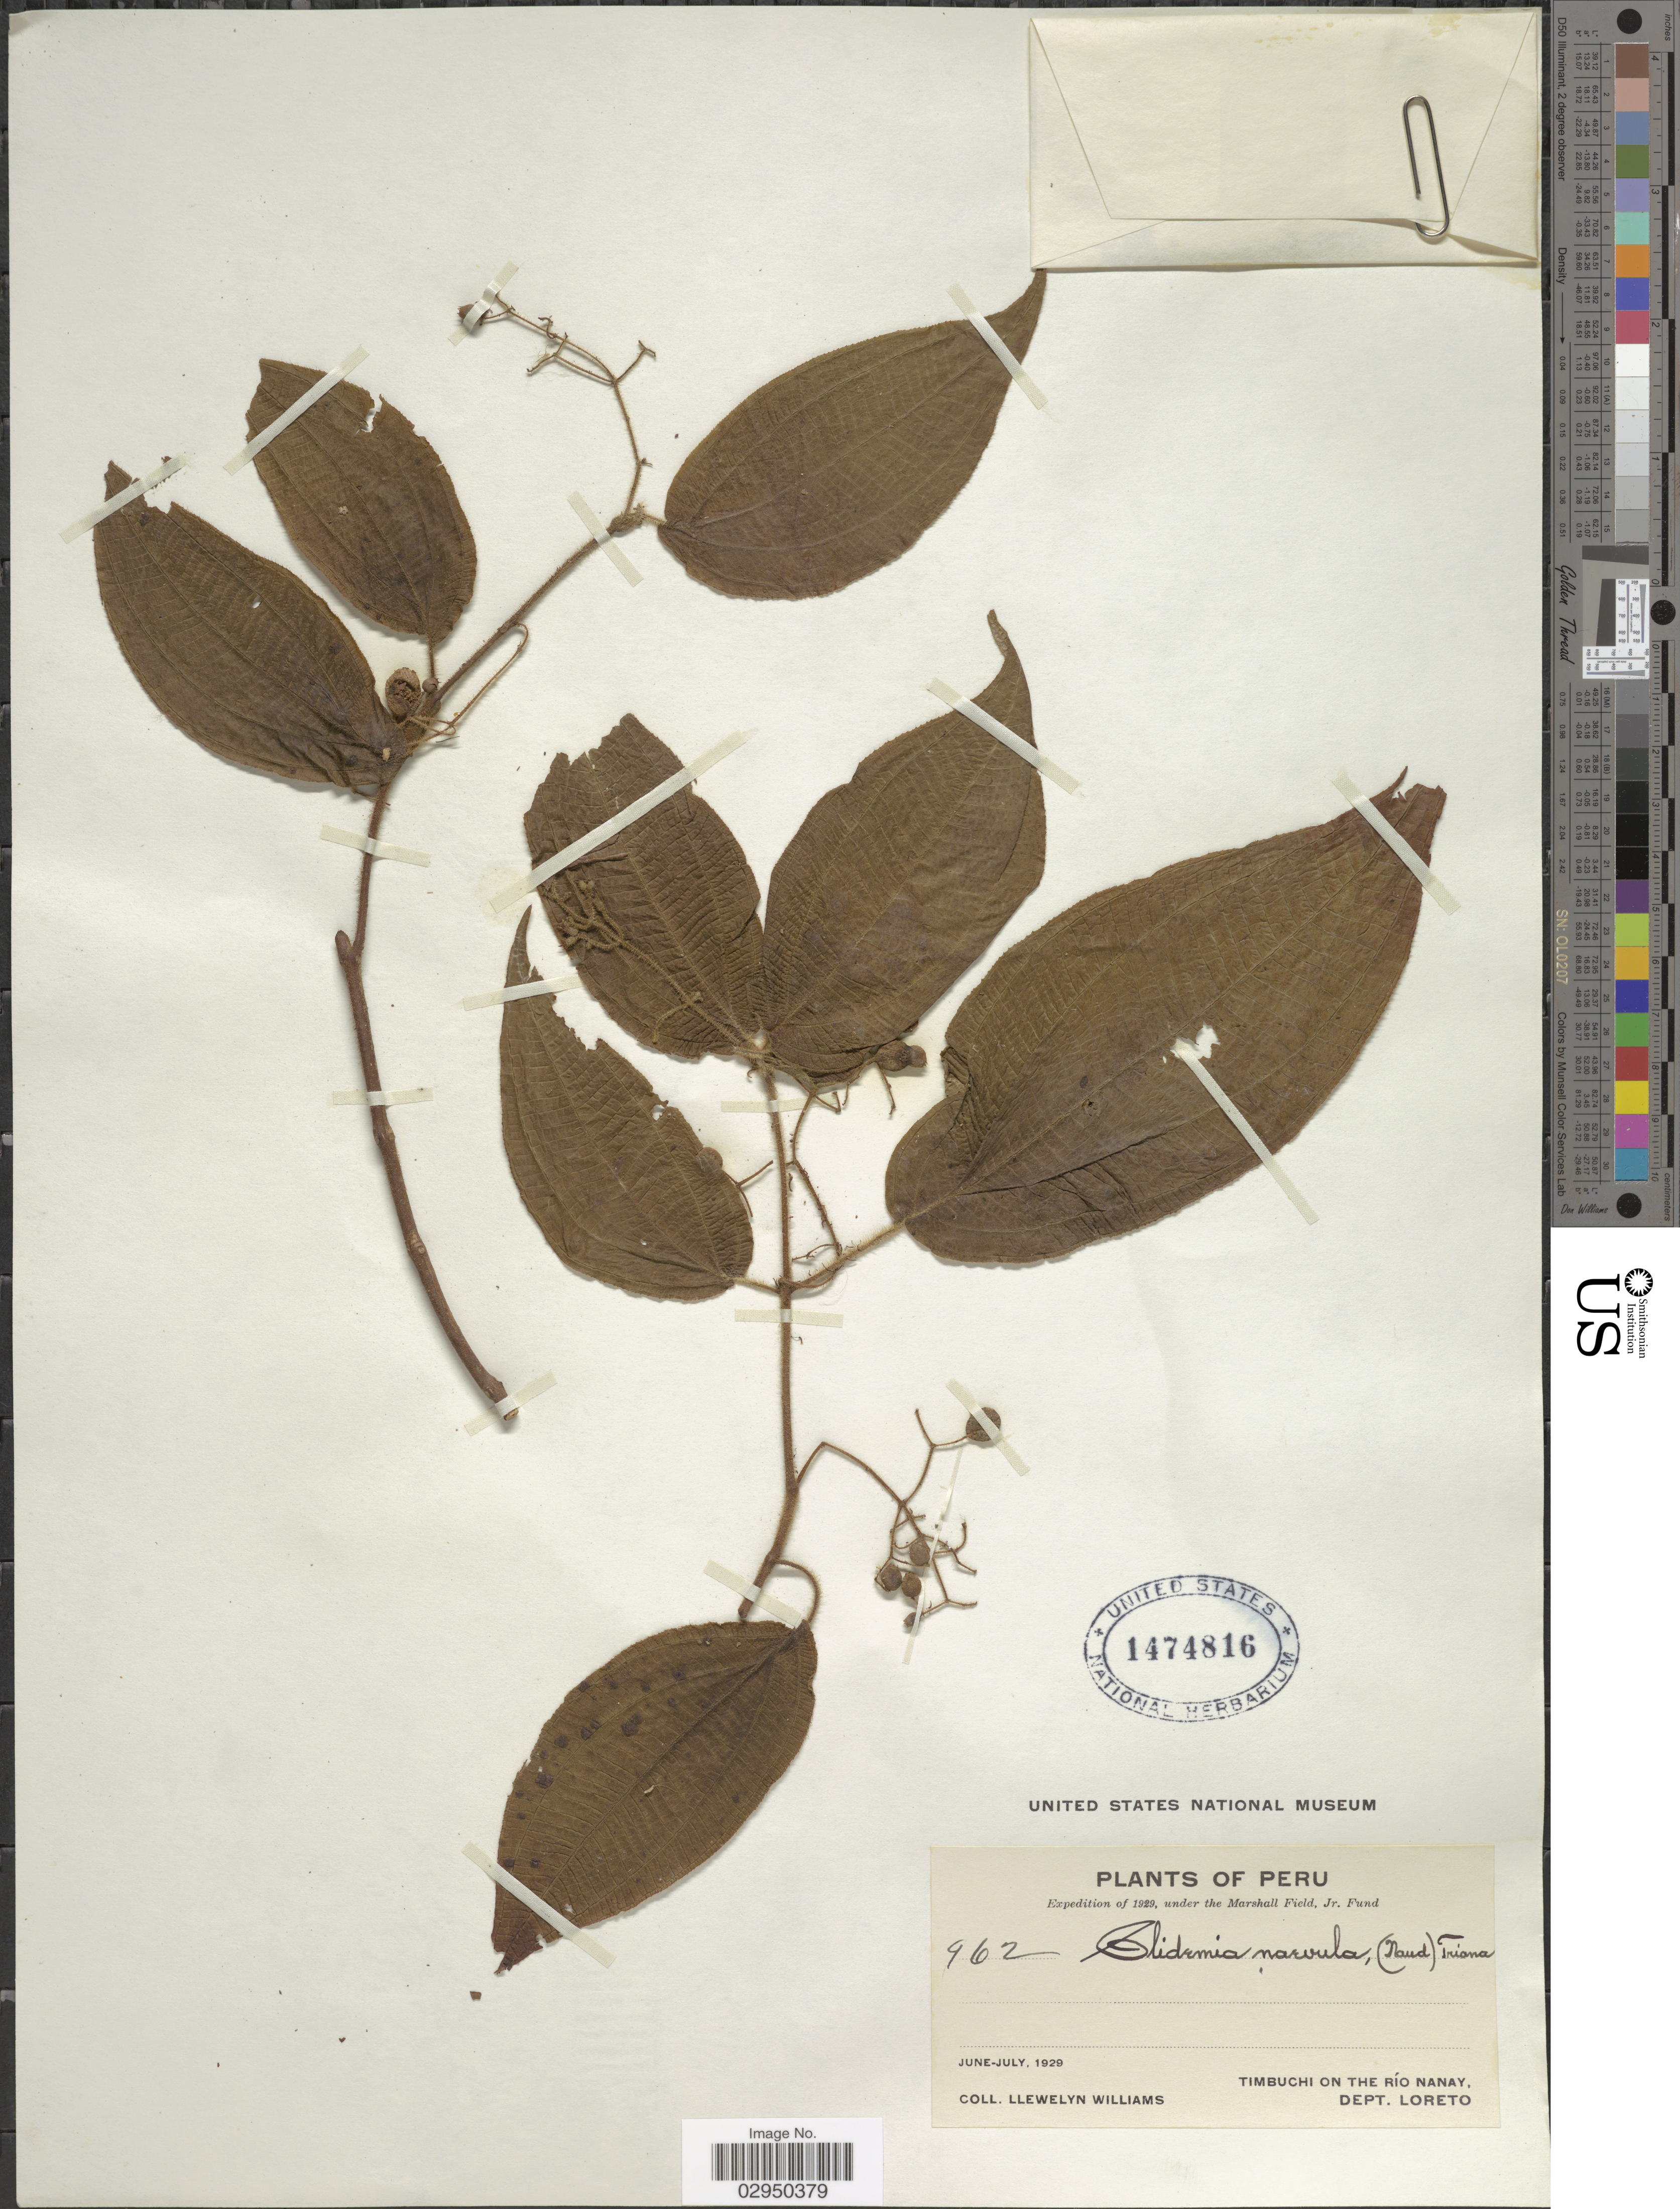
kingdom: Plantae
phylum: Tracheophyta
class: Magnoliopsida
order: Myrtales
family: Melastomataceae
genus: Clidemia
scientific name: Clidemia japurensis var. heterobasis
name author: (DC.) Wurdack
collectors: Ll. Williams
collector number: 462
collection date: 1929-06/1929-07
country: Peru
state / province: Loreto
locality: Timbuchi on the Río Nanay, Dept. Loreto.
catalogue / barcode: US 1474816